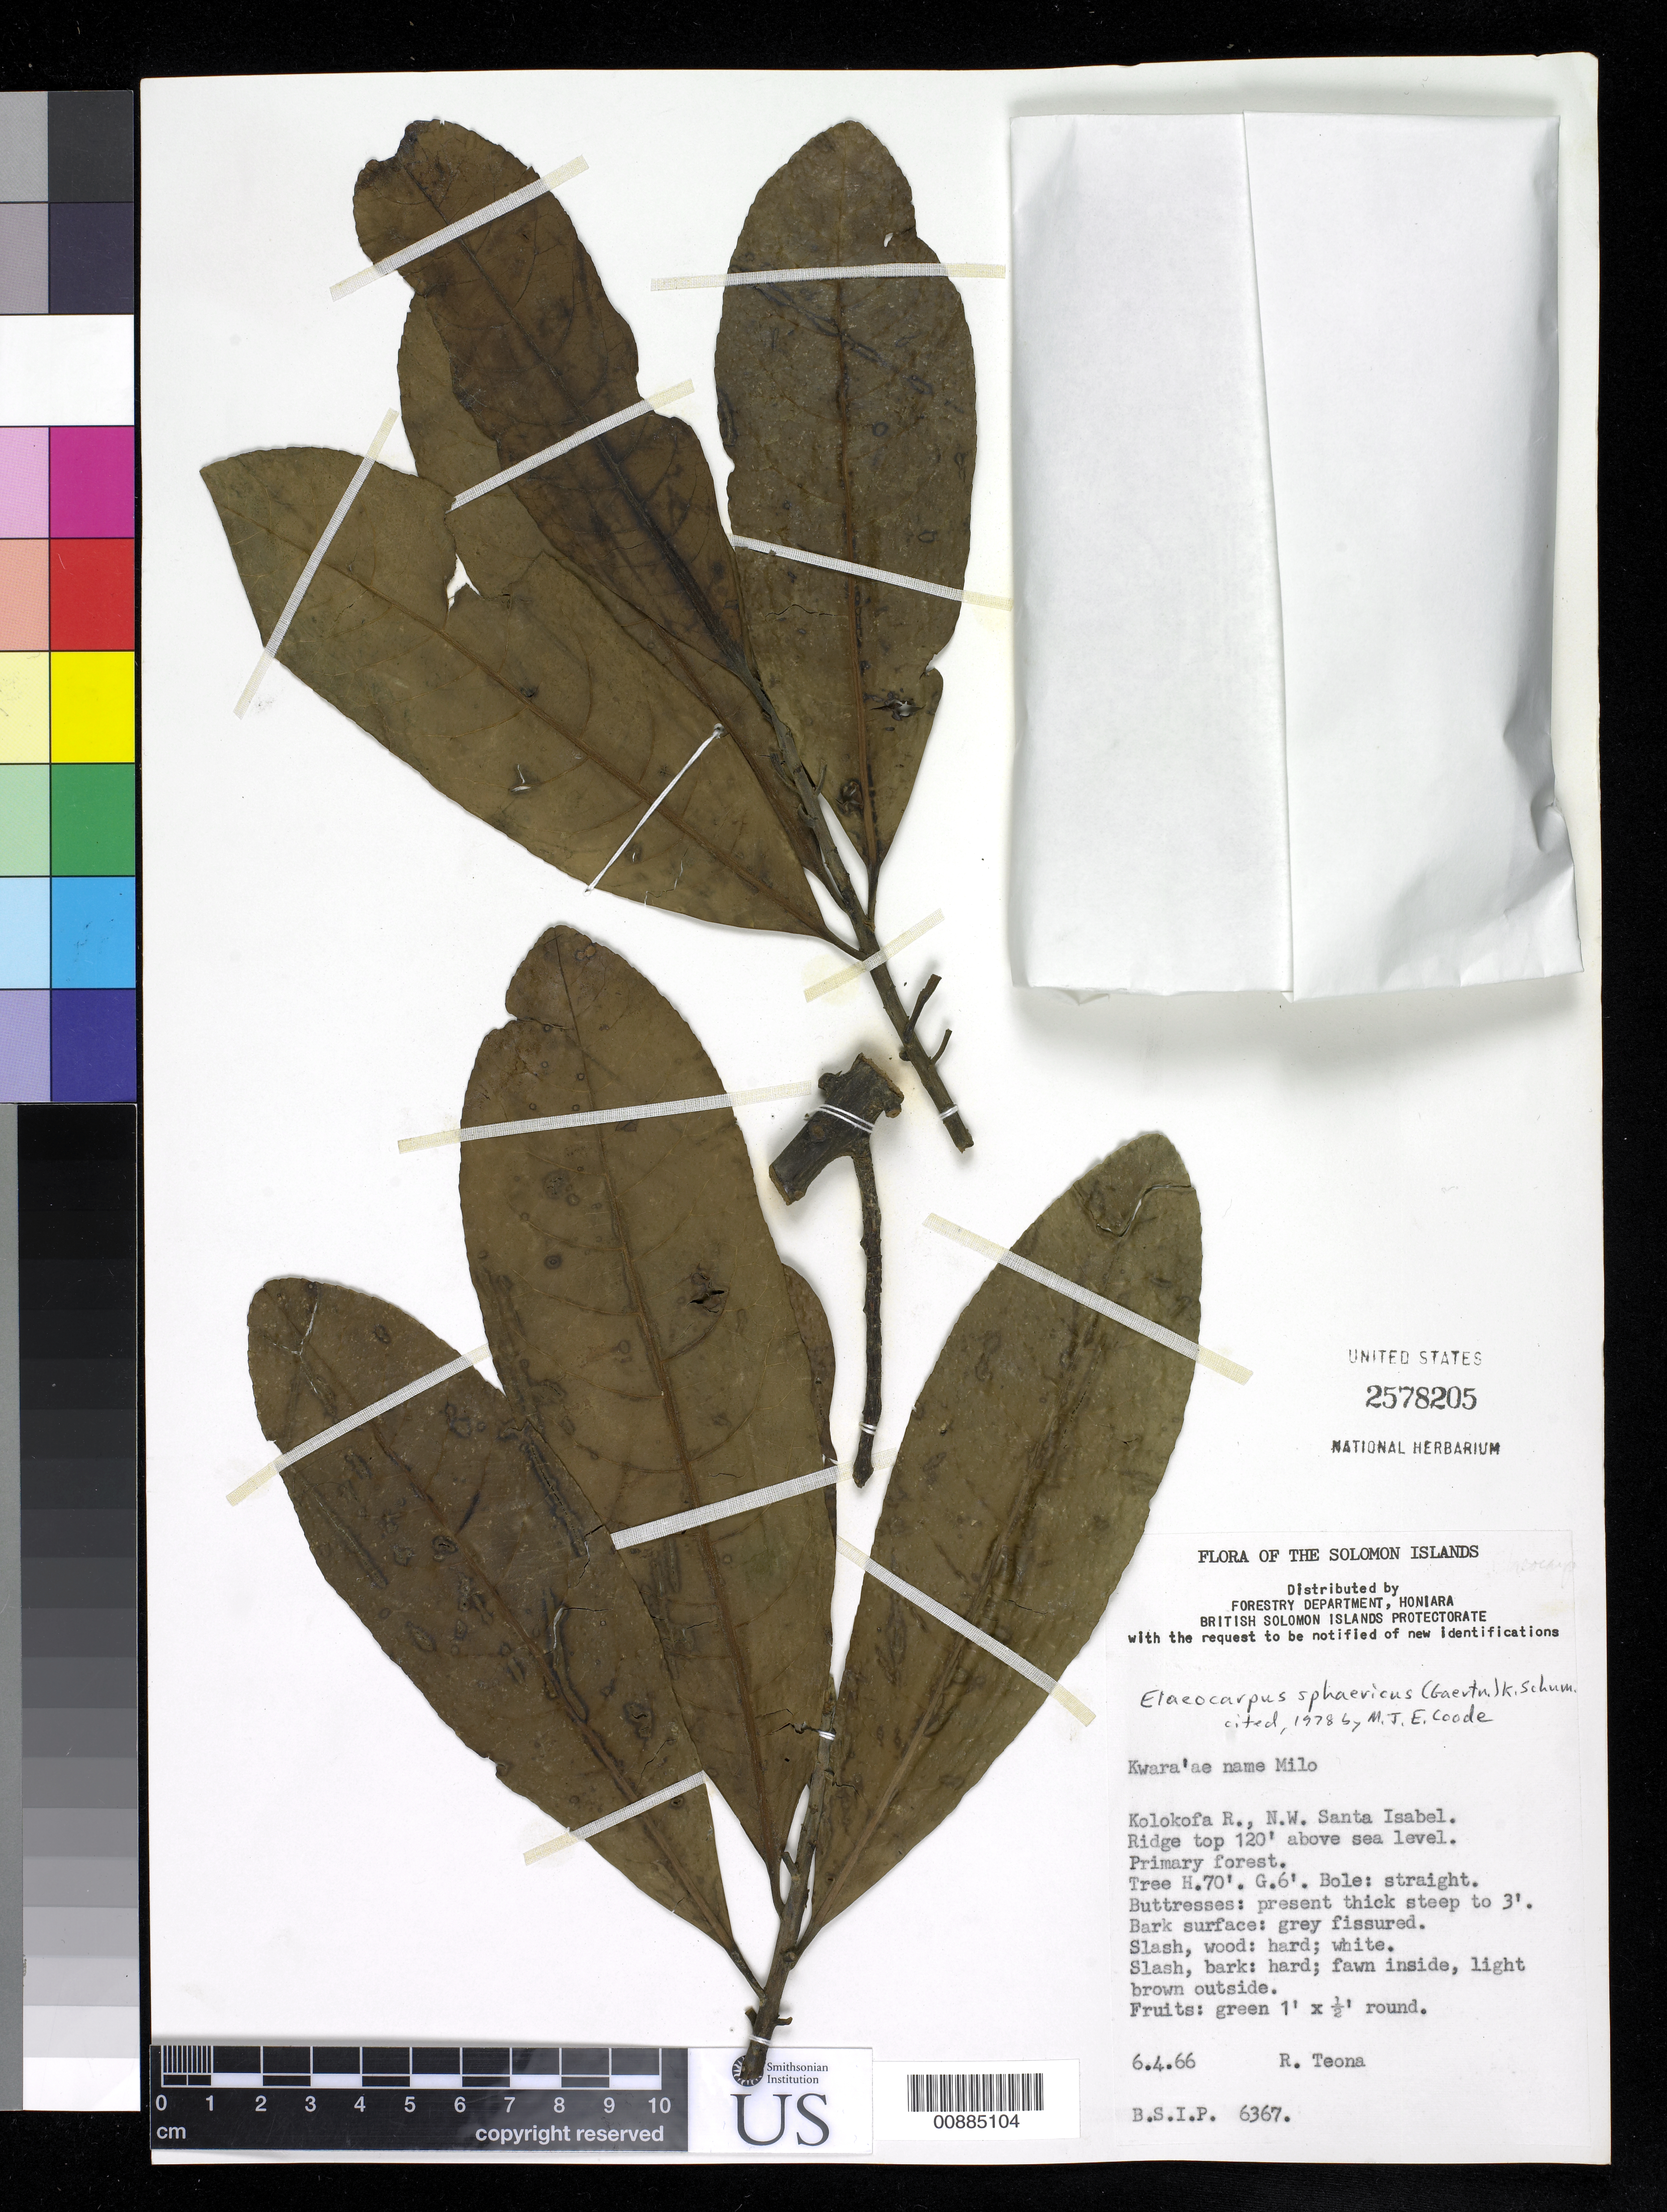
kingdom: Plantae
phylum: Tracheophyta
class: Magnoliopsida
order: Oxalidales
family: Elaeocarpaceae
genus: Elaeocarpus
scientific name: Elaeocarpus angustifolius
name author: Blume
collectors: R. Teona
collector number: BSIP 6367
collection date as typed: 06 Apr 1966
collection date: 1966-04-06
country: Solomon Islands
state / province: Isabel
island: Santa Isabel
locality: Kolokofa R.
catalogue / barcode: US 2578205